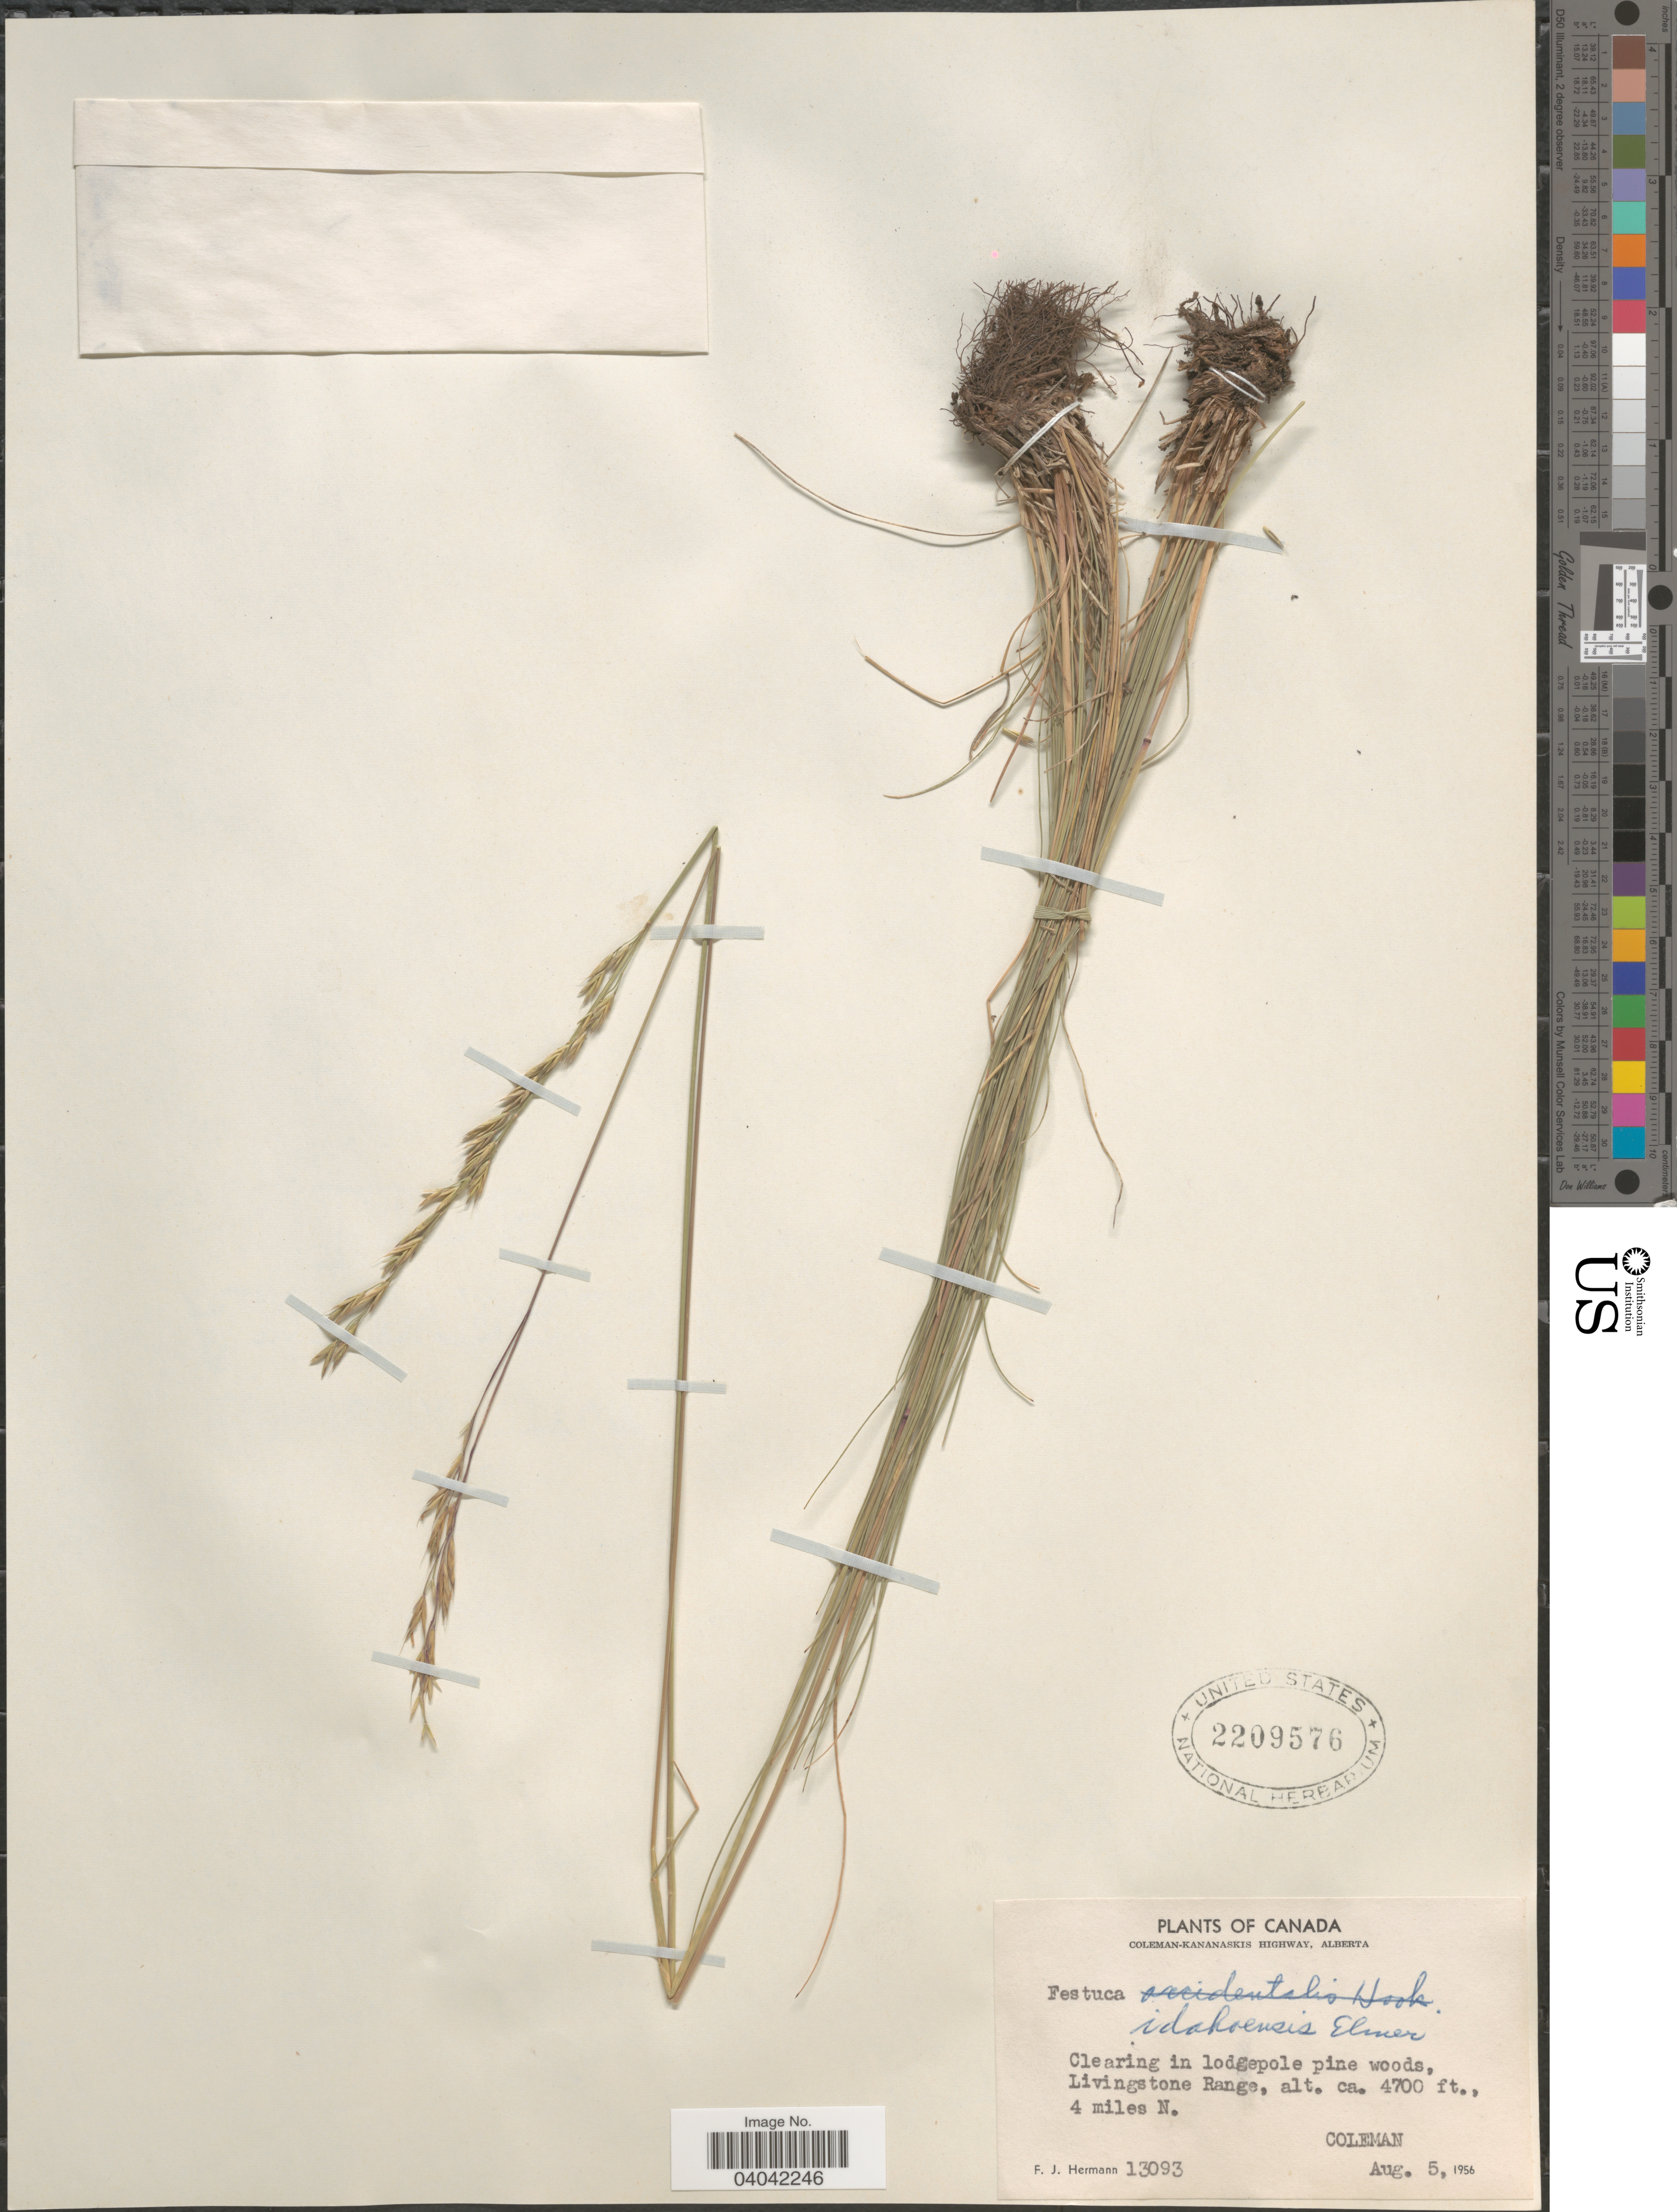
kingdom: Plantae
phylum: Tracheophyta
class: Liliopsida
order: Poales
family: Poaceae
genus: Festuca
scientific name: Festuca idahoensis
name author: Elmer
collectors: F. J. Hermann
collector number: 13093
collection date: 1956-08-05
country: Canada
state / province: Alberta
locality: Coleman-Kananaskis Highway. Clearing in lodgepole pine woods, Livingstone Range, 4 miles N. Coleman.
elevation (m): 1433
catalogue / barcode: US 2209576